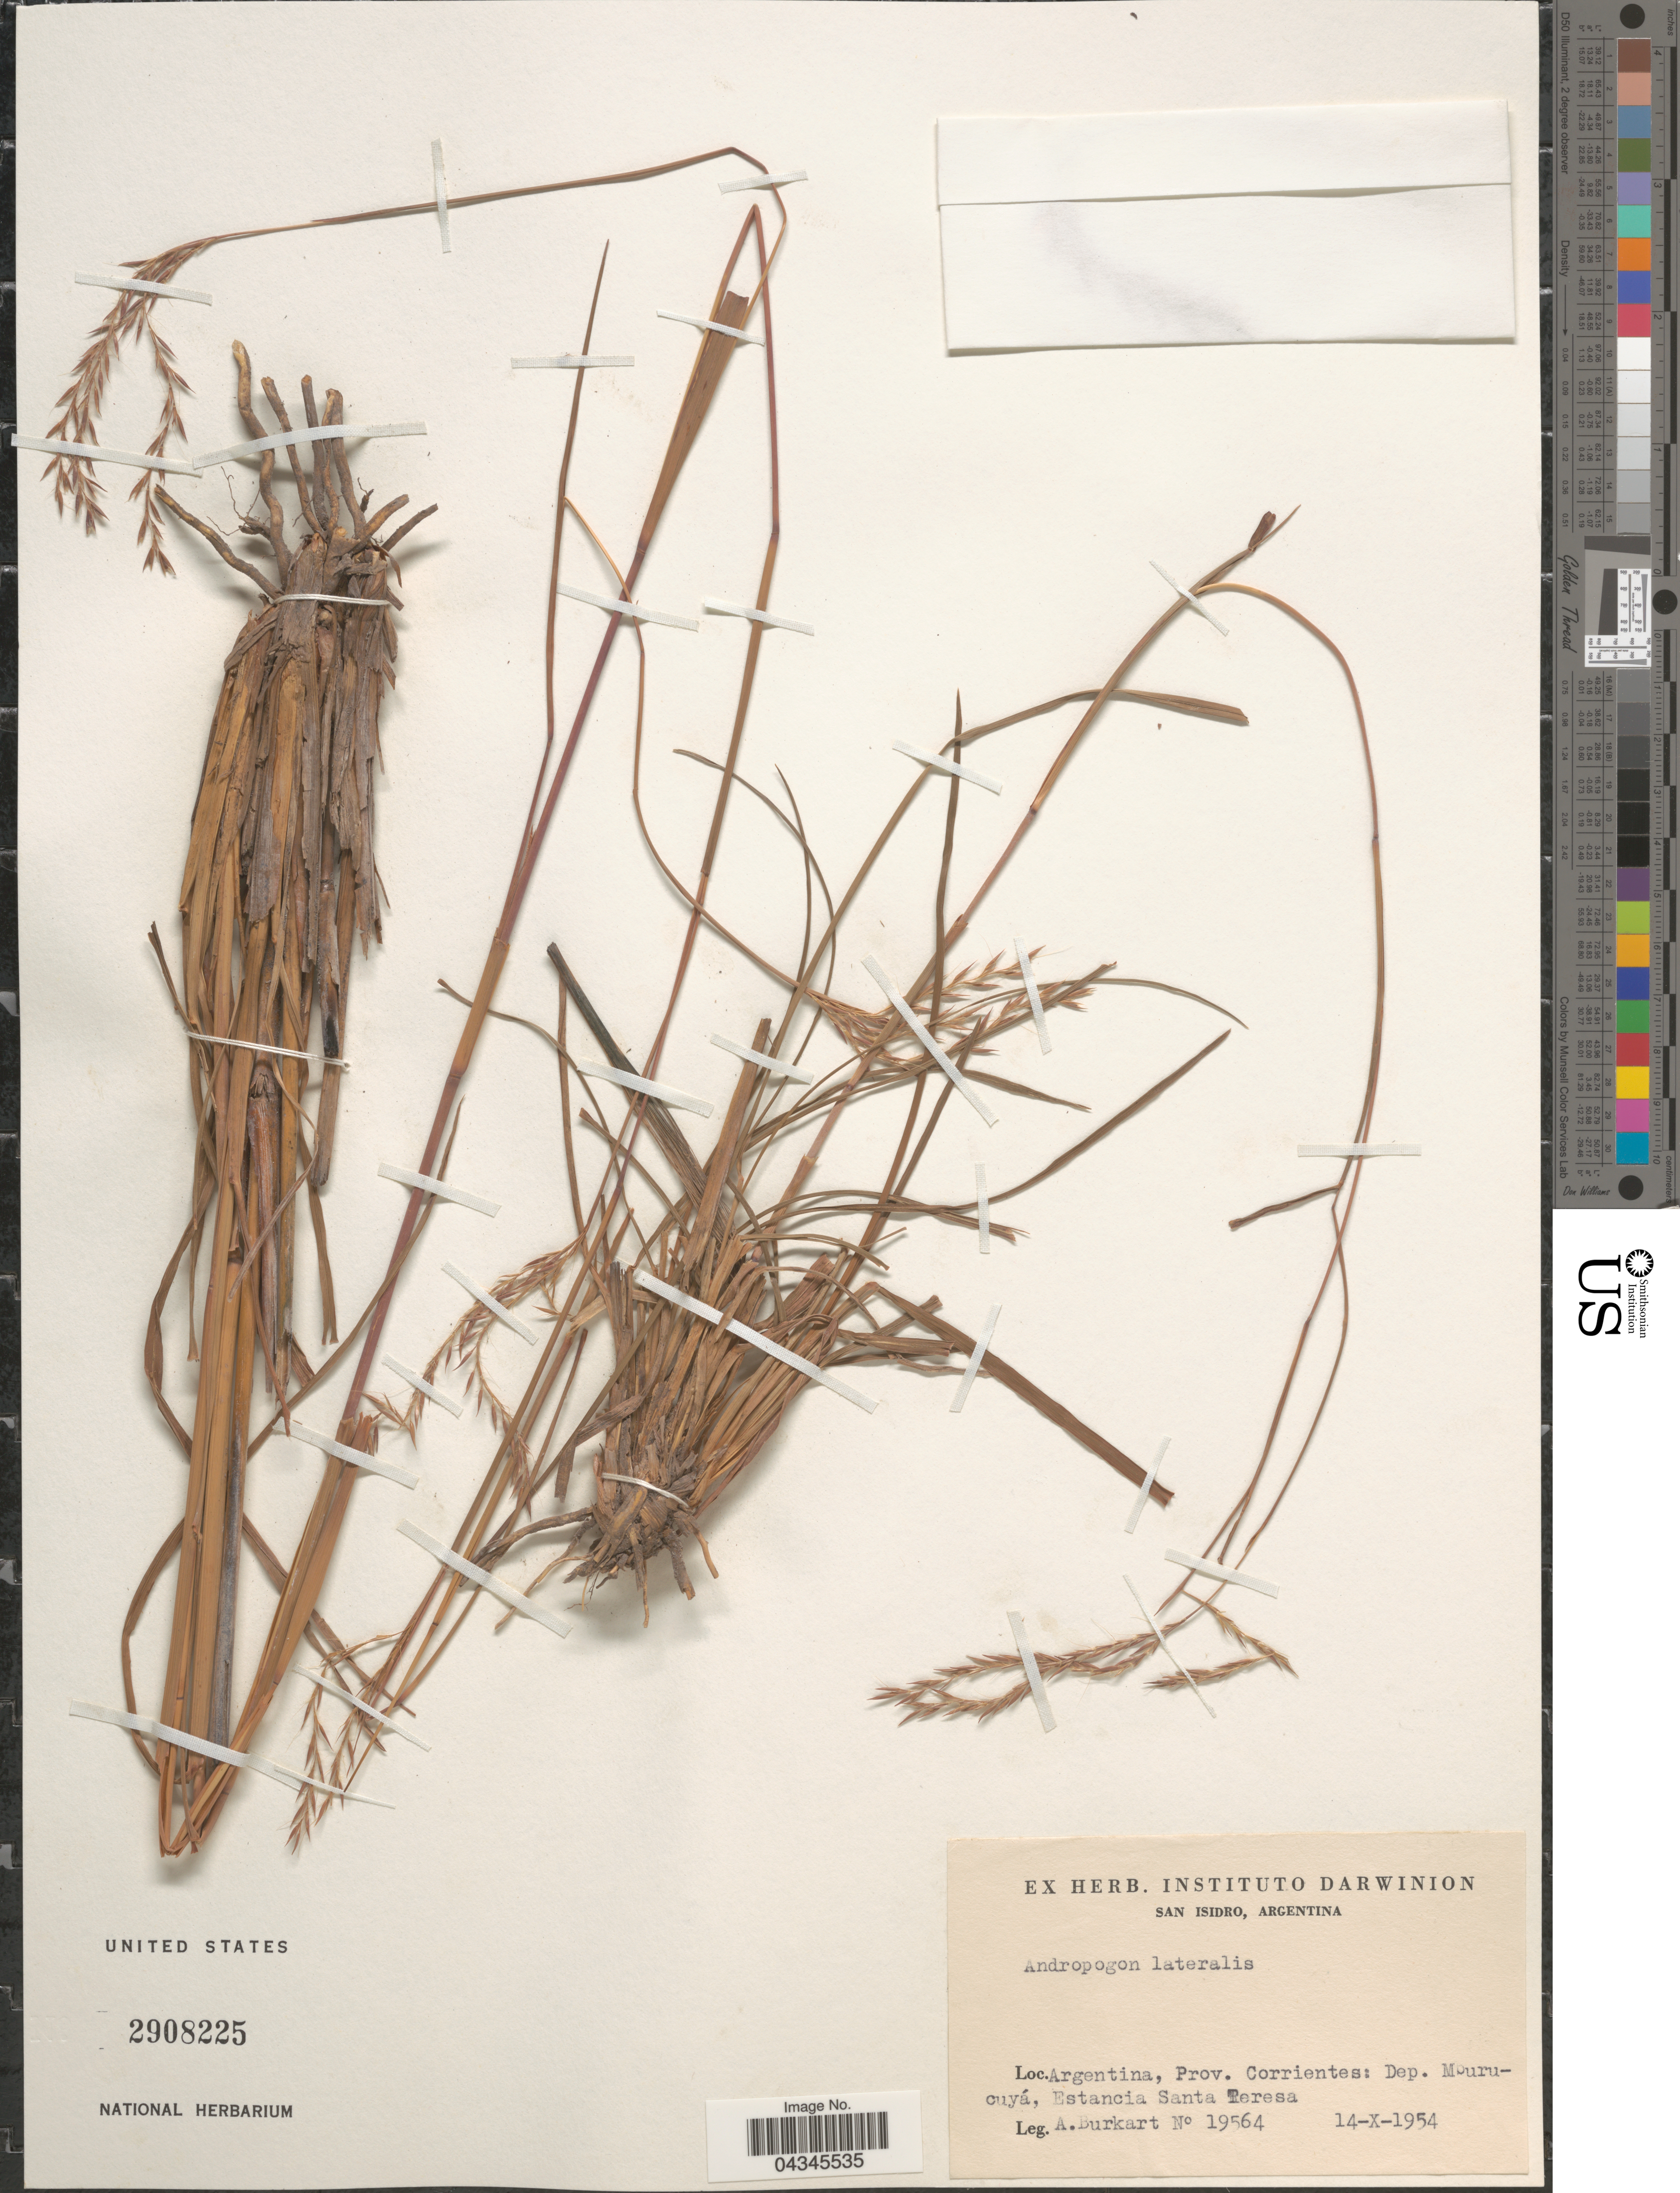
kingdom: Plantae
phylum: Tracheophyta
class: Liliopsida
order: Poales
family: Poaceae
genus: Andropogon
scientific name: Andropogon lateralis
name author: Nees in Mart.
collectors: A. E. Burkart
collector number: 19564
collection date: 1954-10-14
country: Argentina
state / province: Corrientes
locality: Dep. Mburucuyá, Estancia Santa Teresa.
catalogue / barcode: US 2908225